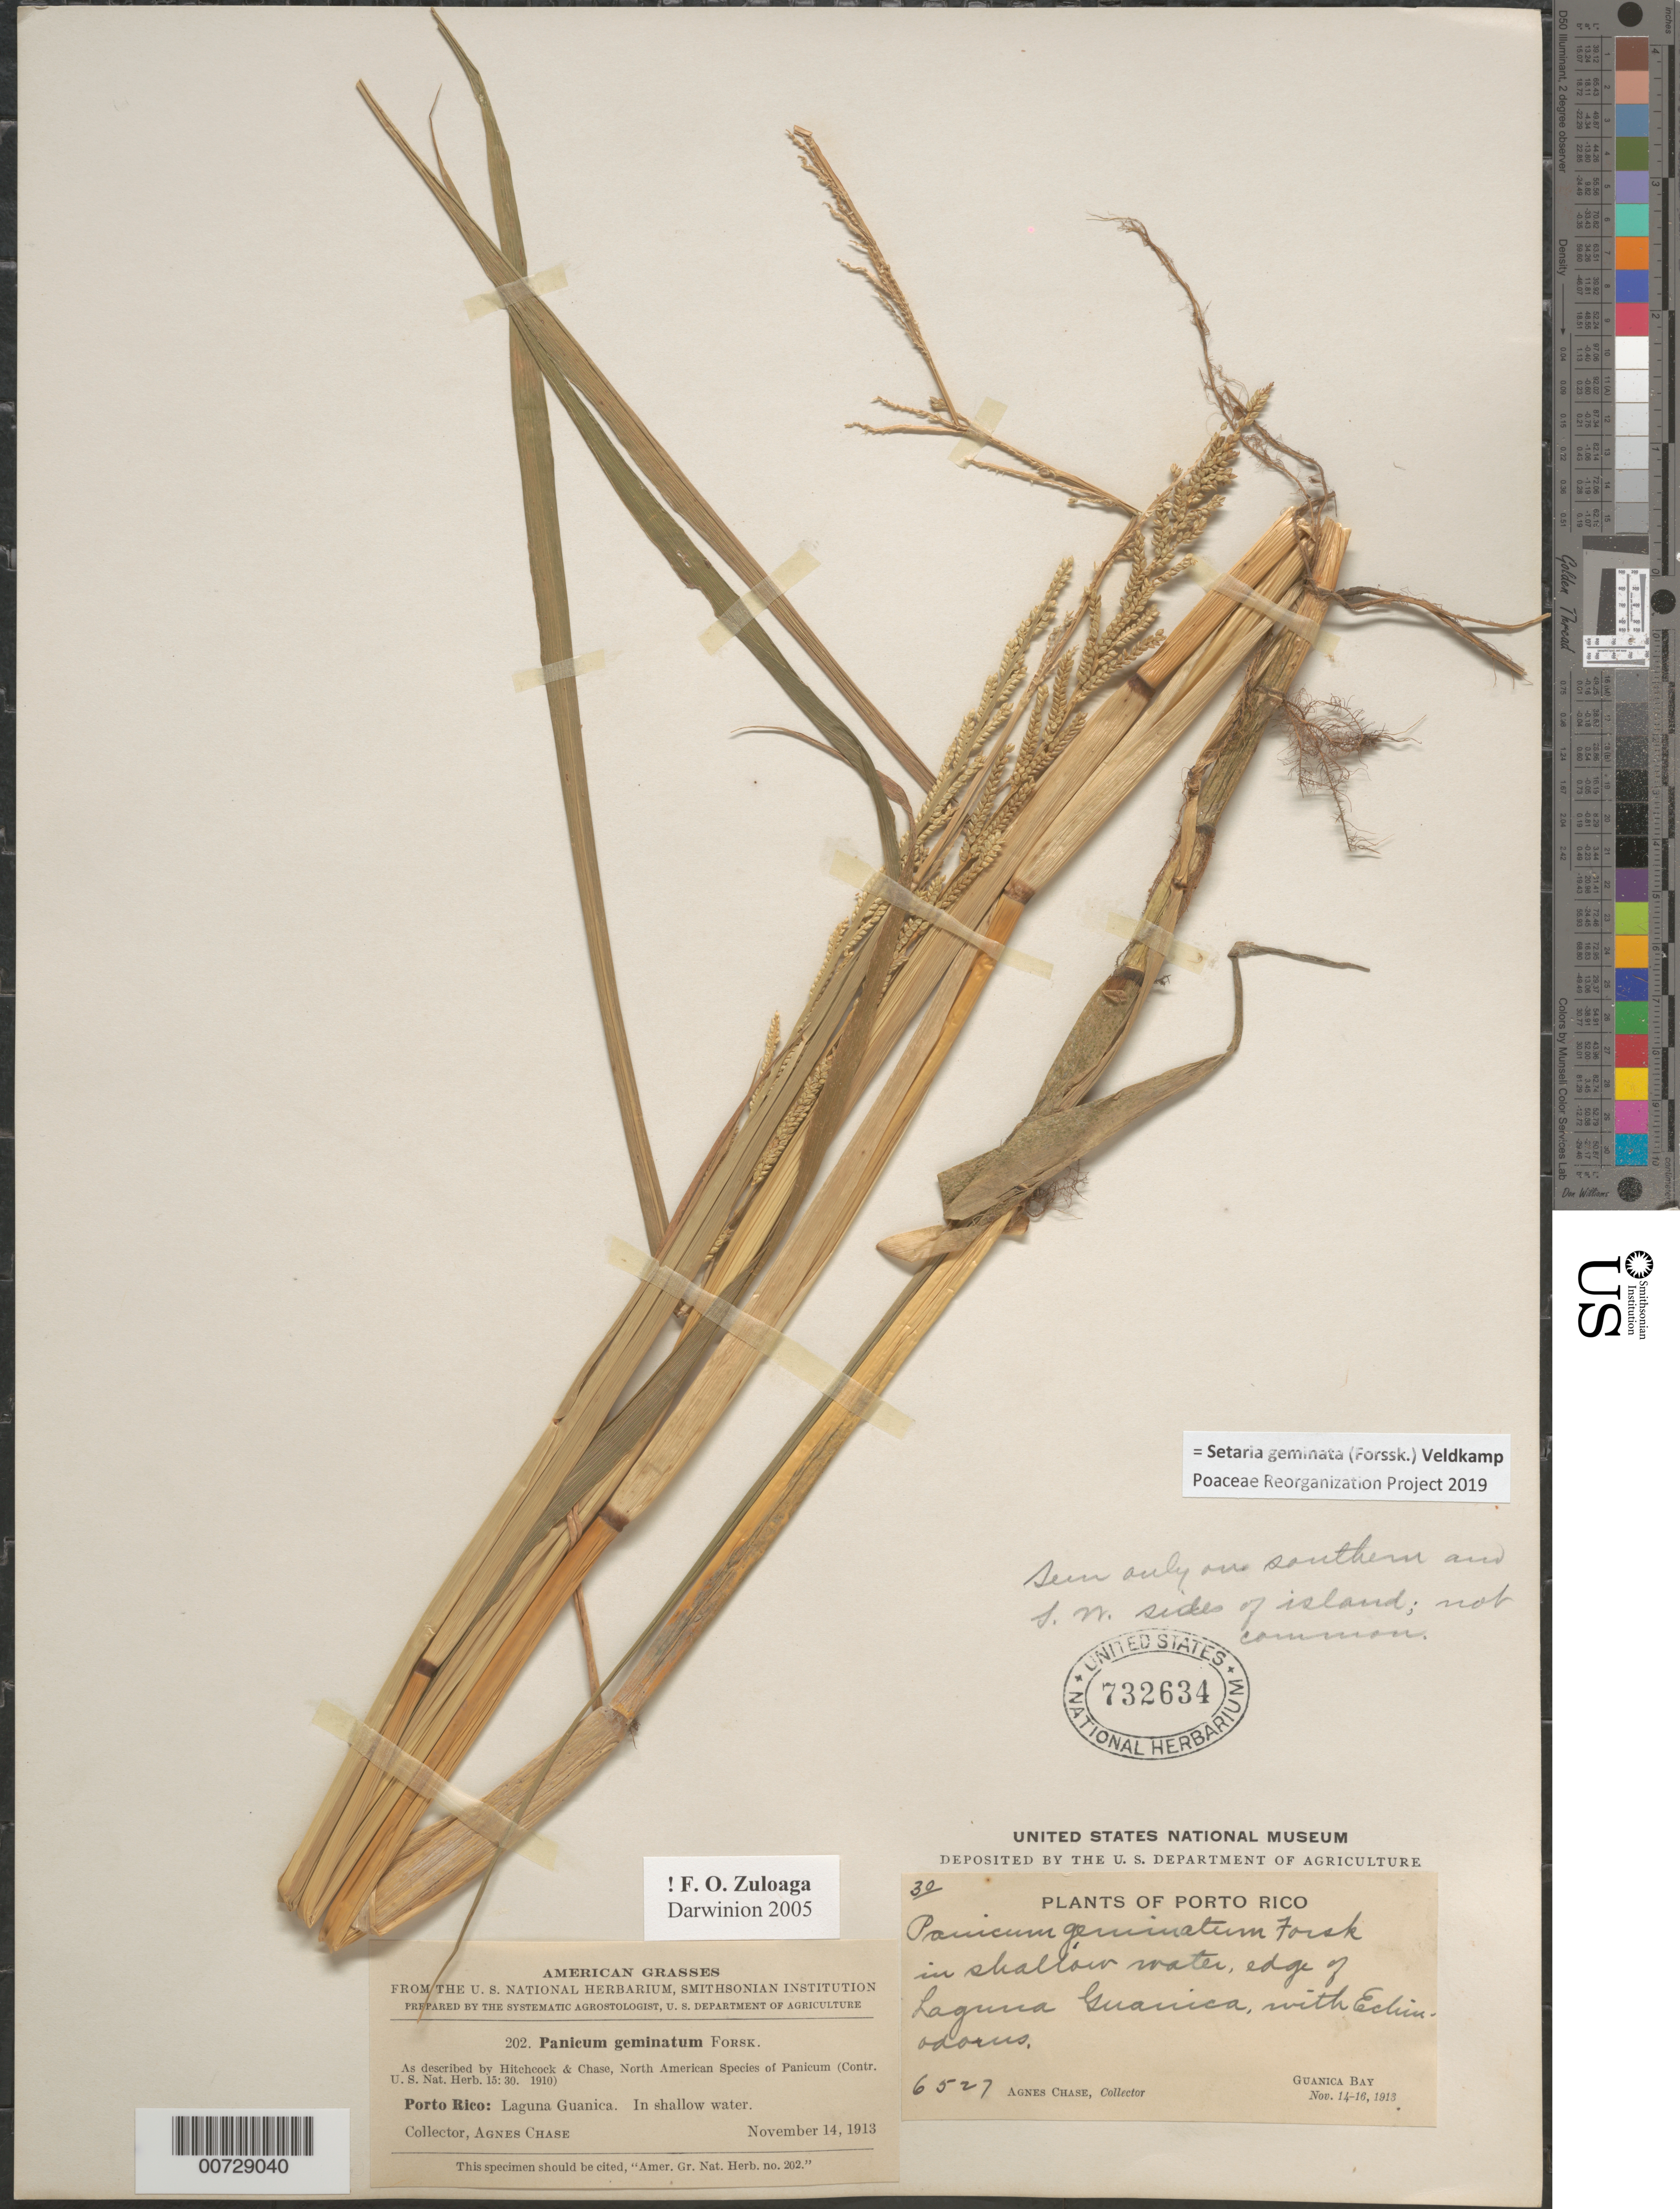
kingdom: Plantae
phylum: Tracheophyta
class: Liliopsida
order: Poales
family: Poaceae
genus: Paspalidium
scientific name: Paspalidium geminatum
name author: (Forssk.) Stapf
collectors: A. Chase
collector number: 6527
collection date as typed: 14 Nov 1913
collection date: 1913-11-14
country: Puerto Rico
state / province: Guánica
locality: Laguna Guanica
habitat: In shallow water, edge of Laguan Guanica, w/Echinodorus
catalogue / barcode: US 732634